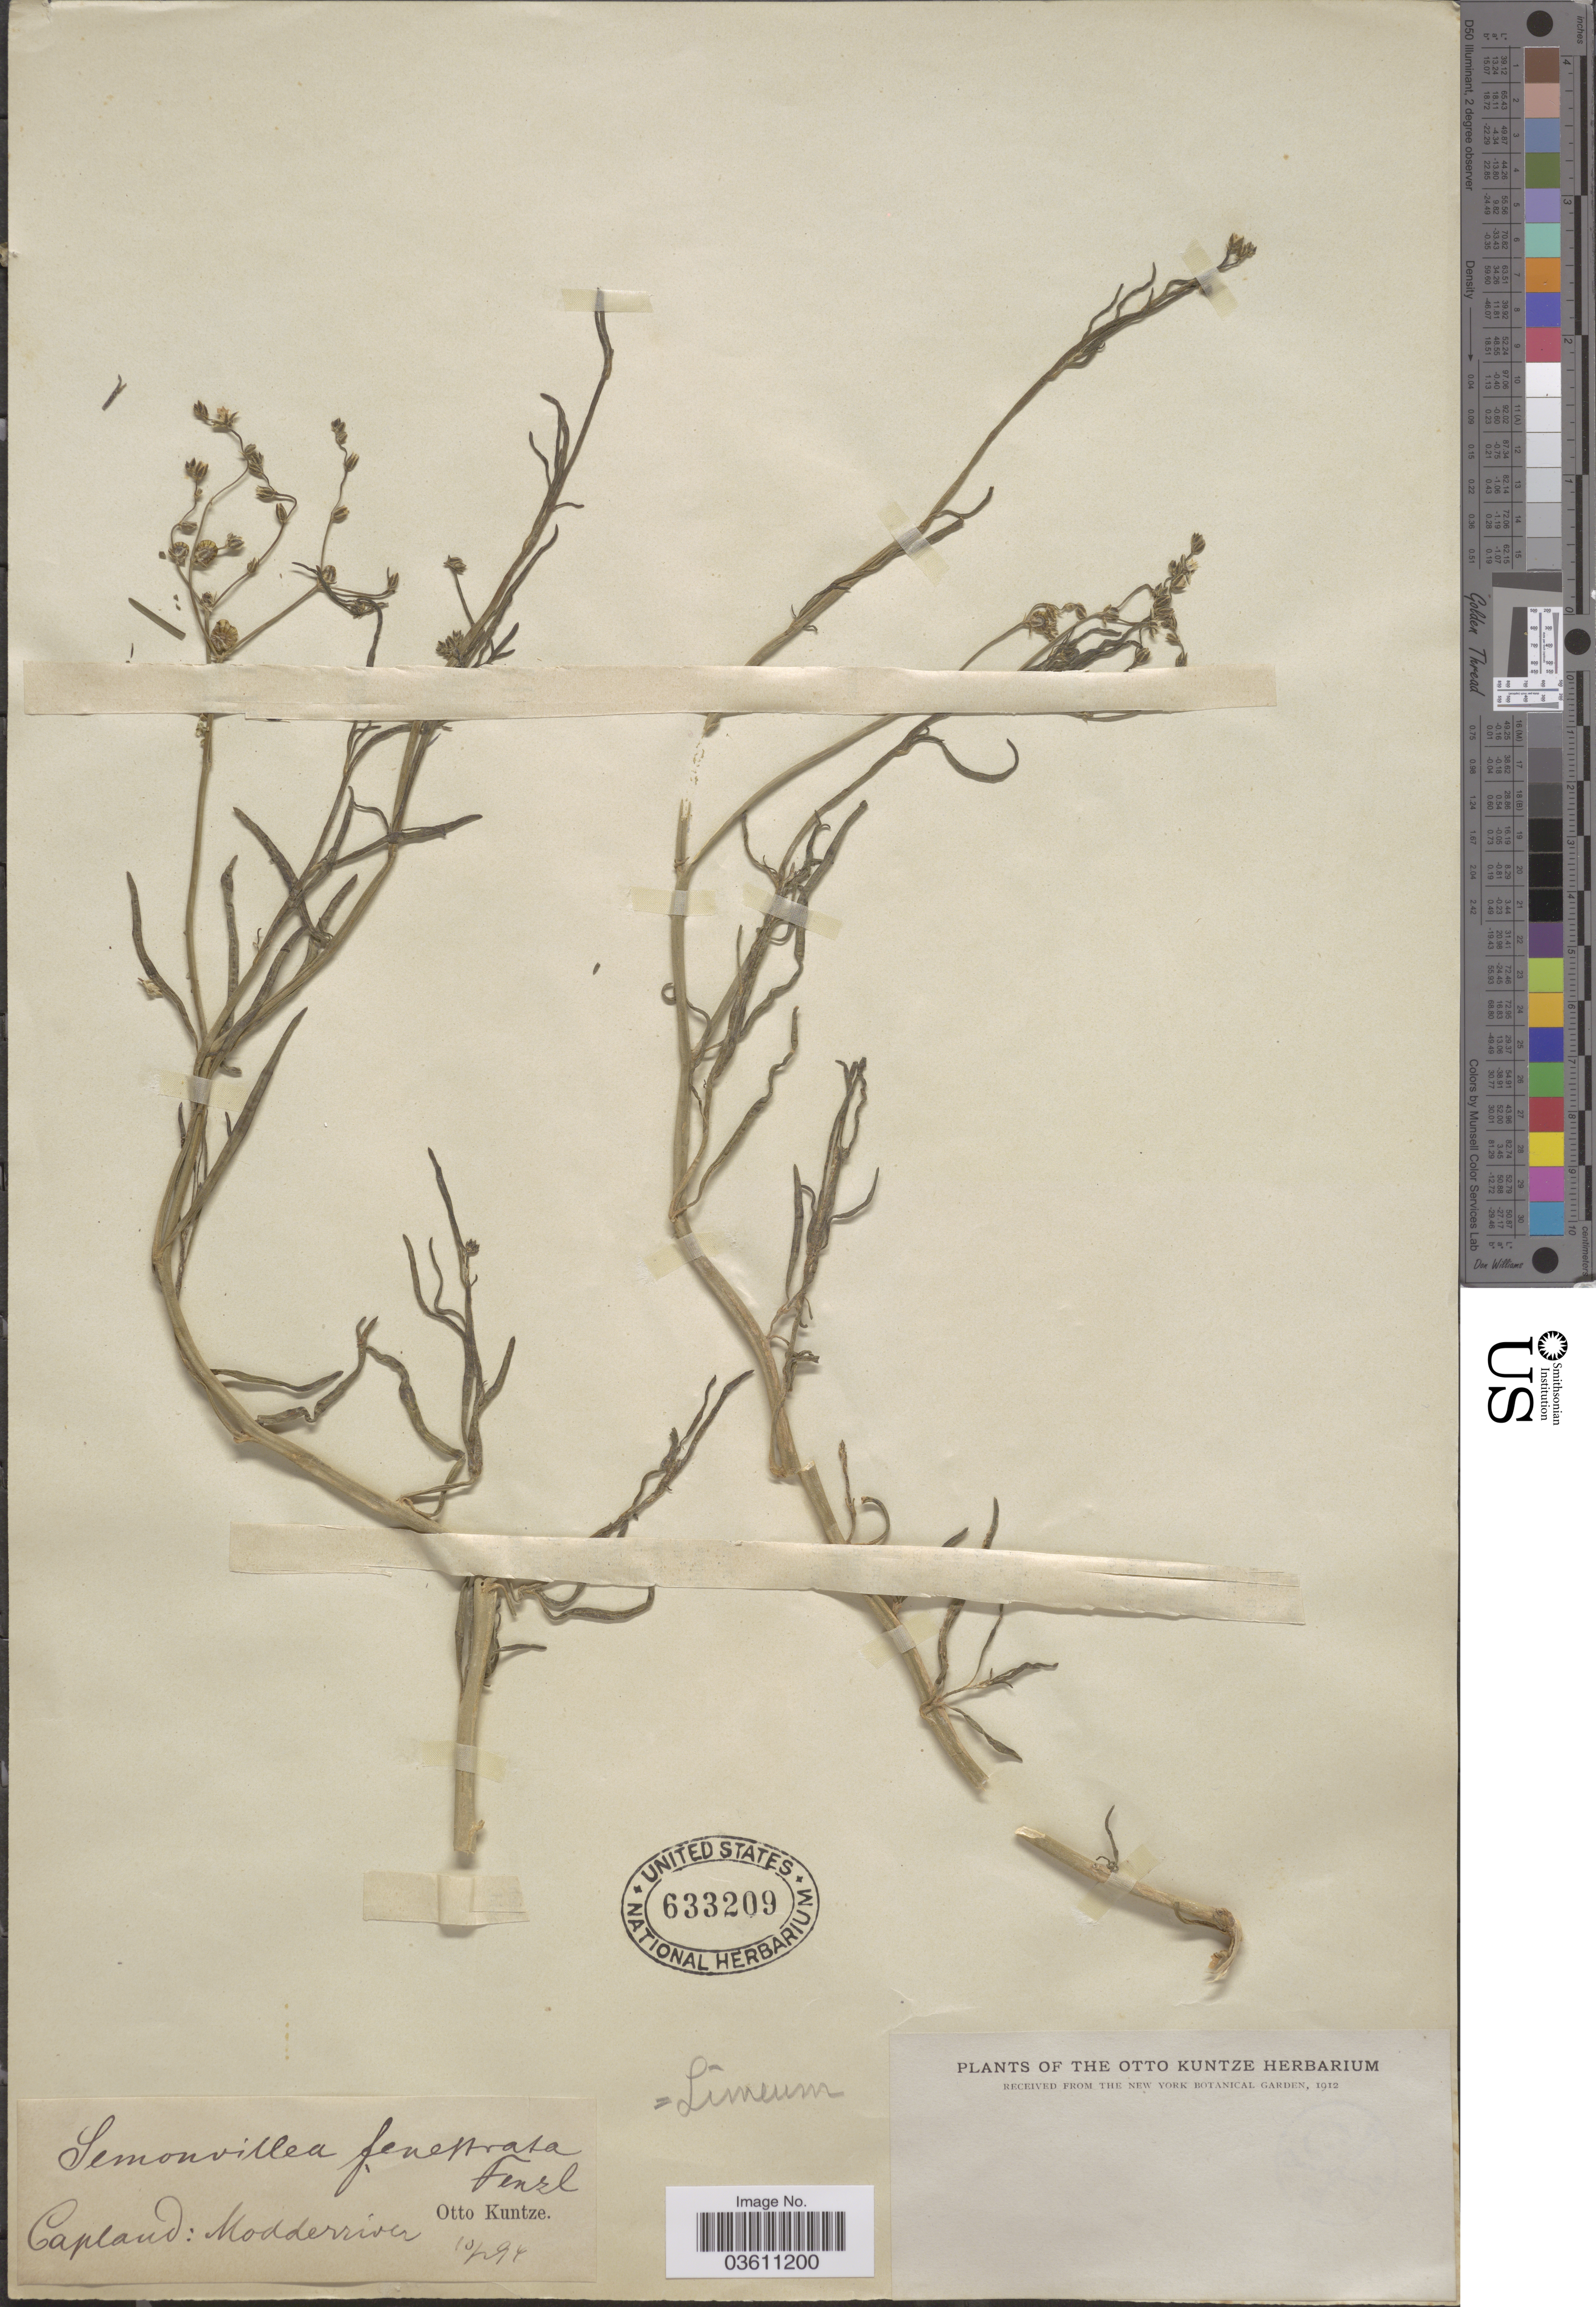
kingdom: Plantae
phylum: Tracheophyta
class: Magnoliopsida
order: Caryophyllales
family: Limeaceae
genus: Limeum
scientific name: Limeum fenestratum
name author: (Fenzl) Heimerl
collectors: C.E.O. Kuntze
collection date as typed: Transcribed d/m/y: 10/2/94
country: South Africa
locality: Capland: Moderriver.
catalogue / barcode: US 633209